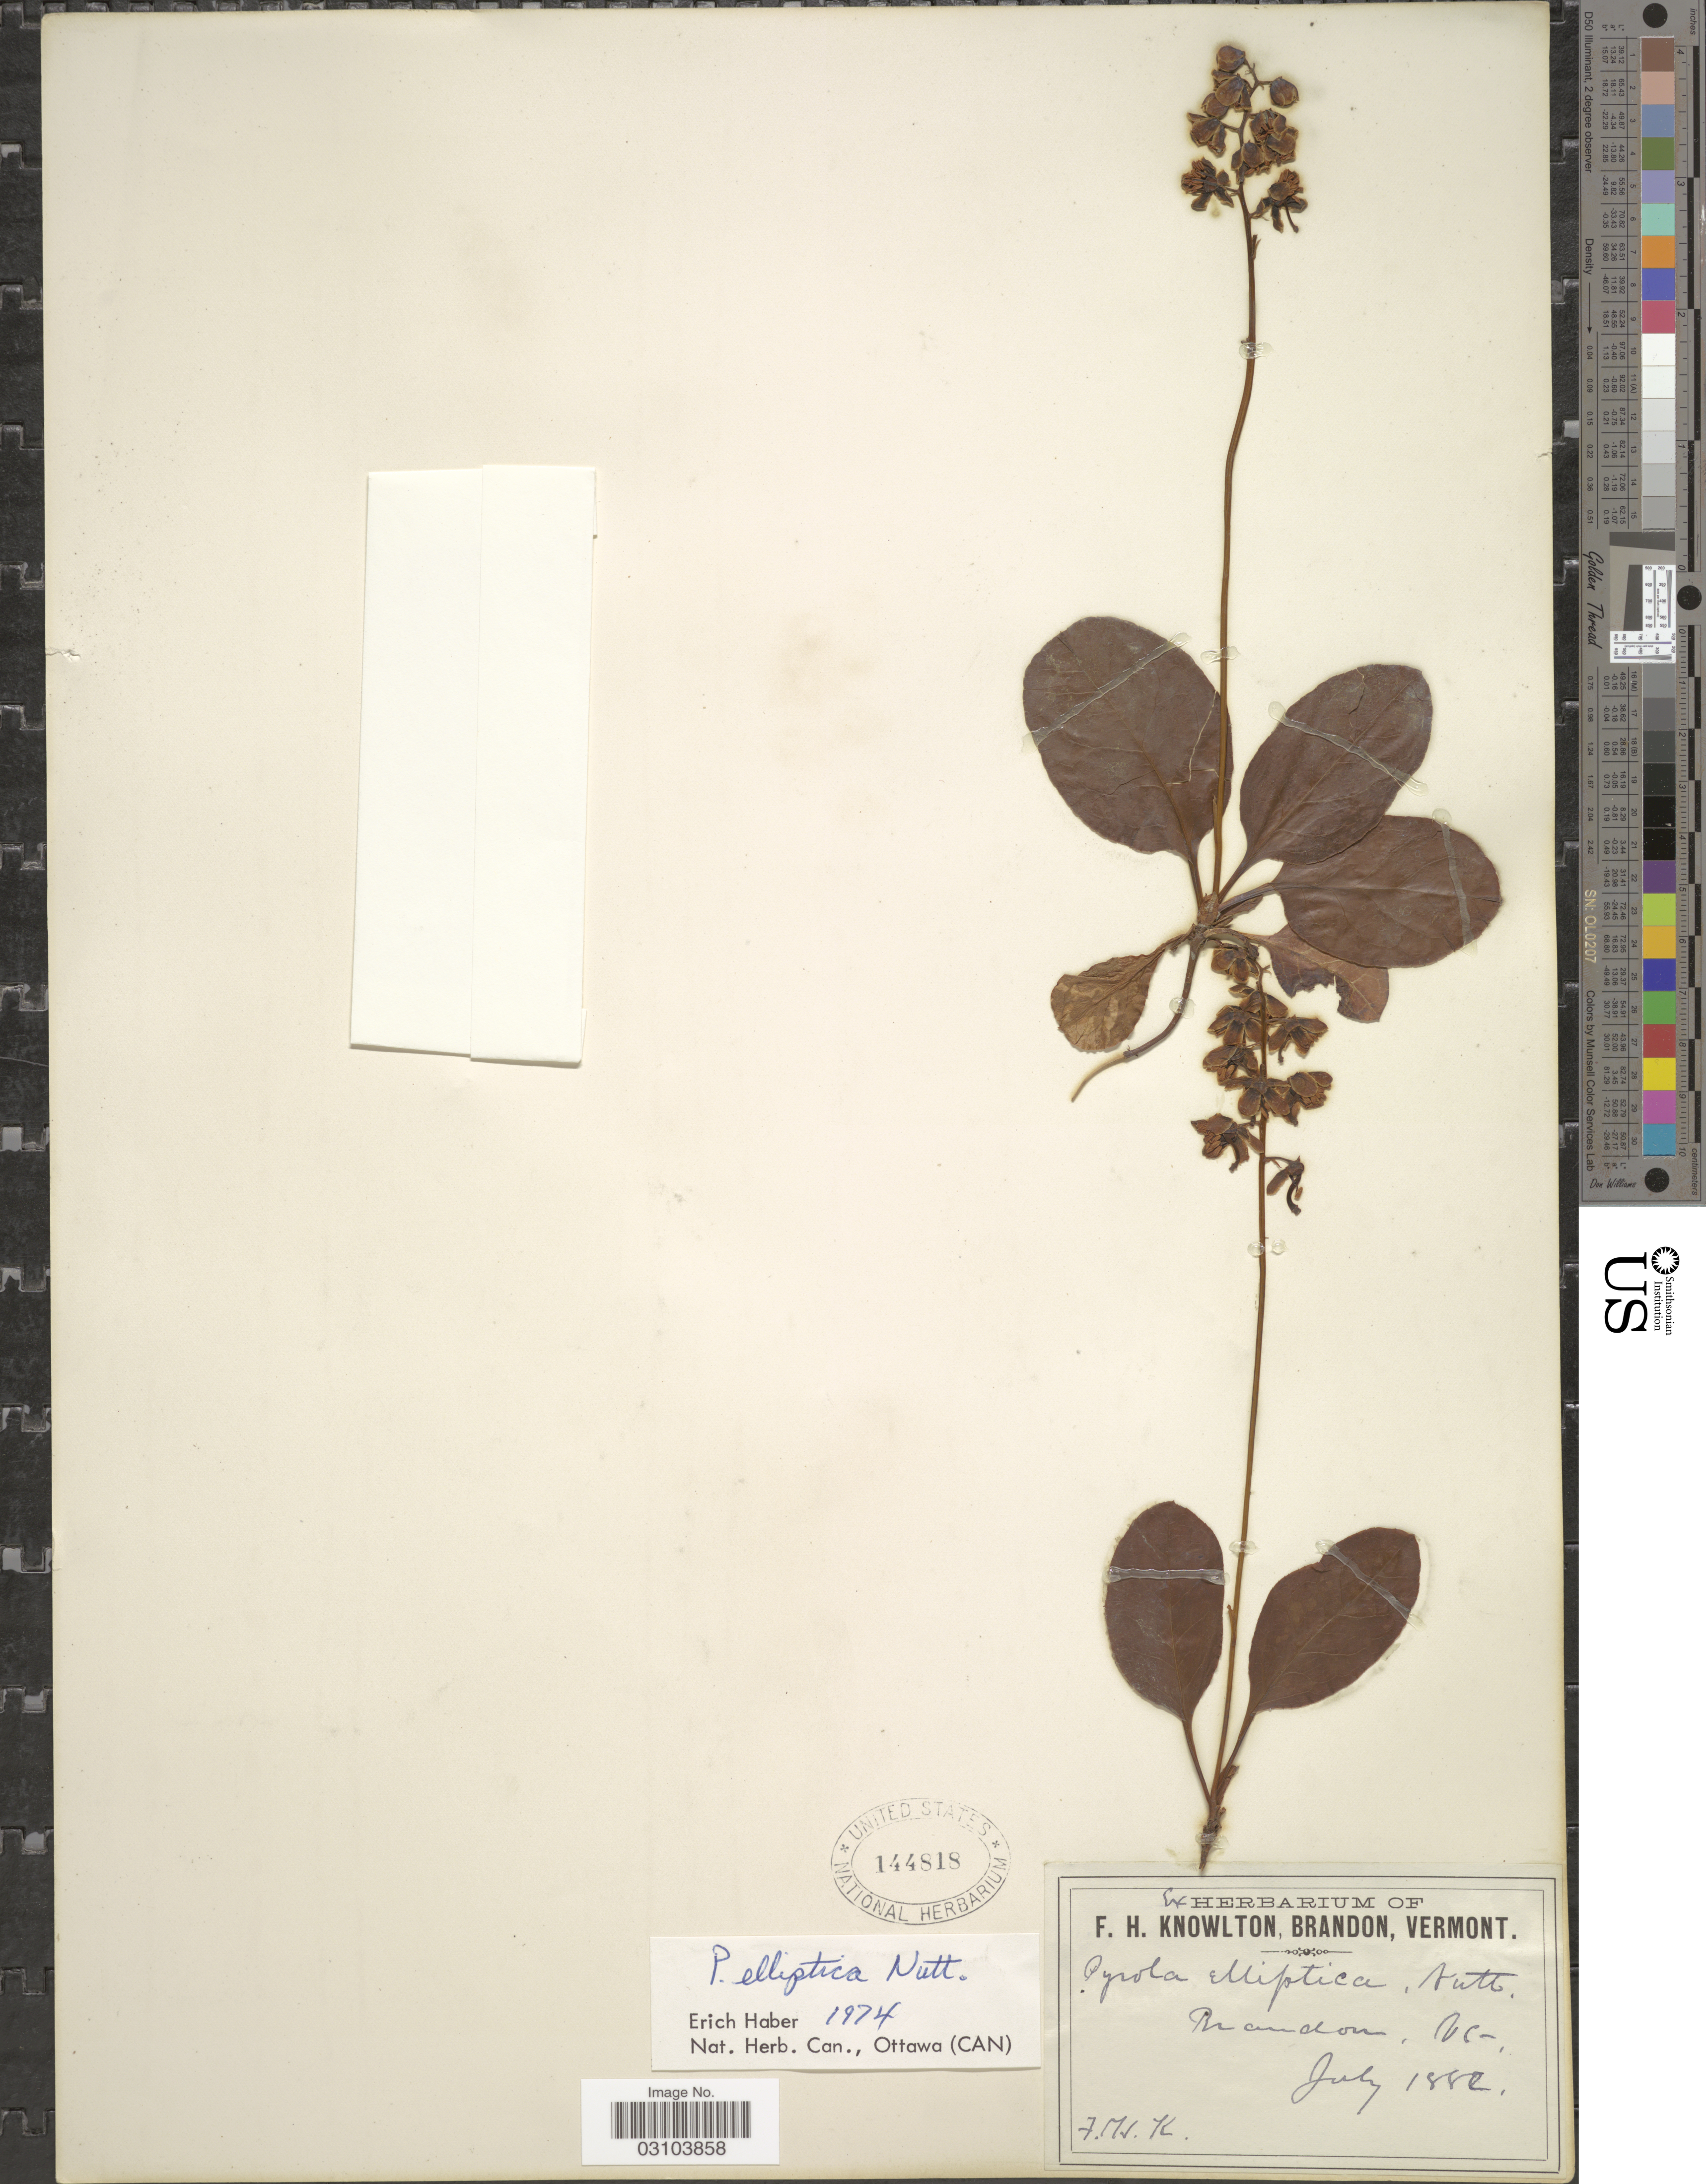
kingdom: Plantae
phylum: Tracheophyta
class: Magnoliopsida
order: Ericales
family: Ericaceae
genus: Pyrola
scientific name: Pyrola elliptica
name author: Nutt.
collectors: F. H. Knowlton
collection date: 1882-07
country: United States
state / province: Vermont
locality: Brandon. Vt.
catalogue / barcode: US 144818